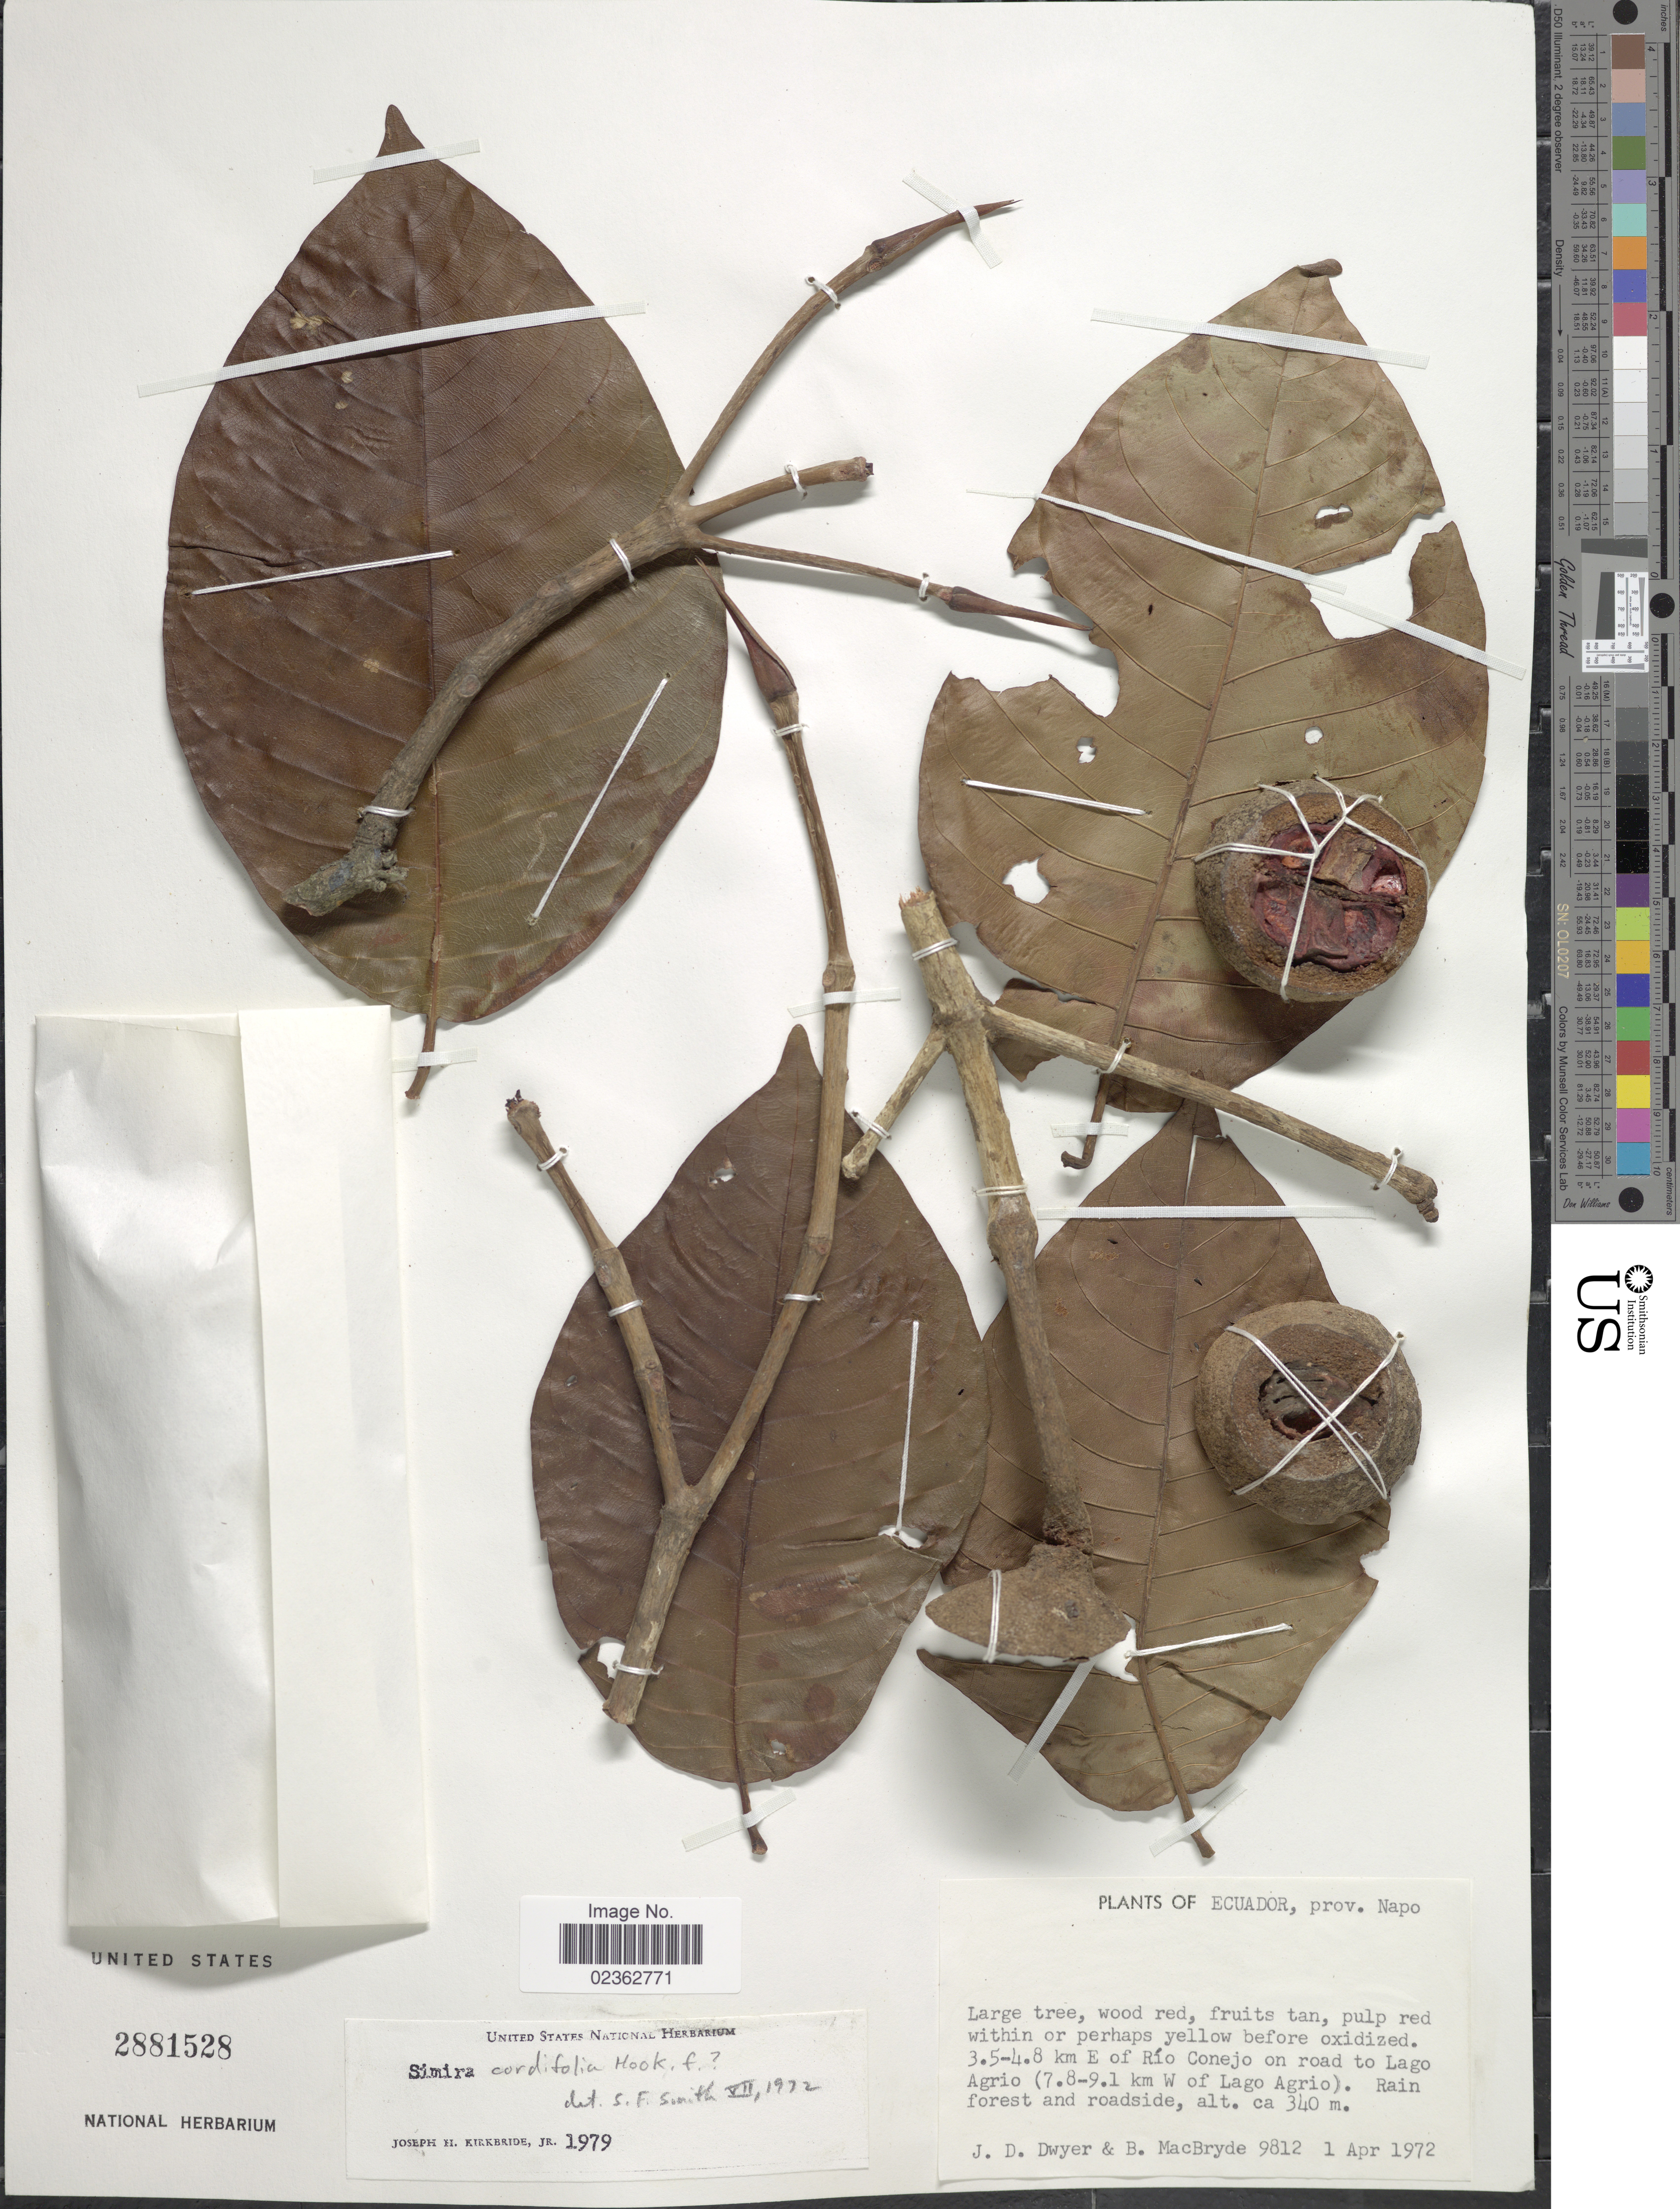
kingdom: Plantae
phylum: Tracheophyta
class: Magnoliopsida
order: Gentianales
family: Rubiaceae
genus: Simira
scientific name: Simira cordifolia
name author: (Hook. f.) Steyerm.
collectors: J. D. Dwyer & B. MacBryde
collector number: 9812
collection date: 1972-04-01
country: Ecuador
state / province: Napo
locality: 3.5-4.8 km E of Rio Conejo on road to Lago Agrio (7.8-9.1 km W of Lago Agrio) rain forest and roadside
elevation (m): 340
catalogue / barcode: US 2881528